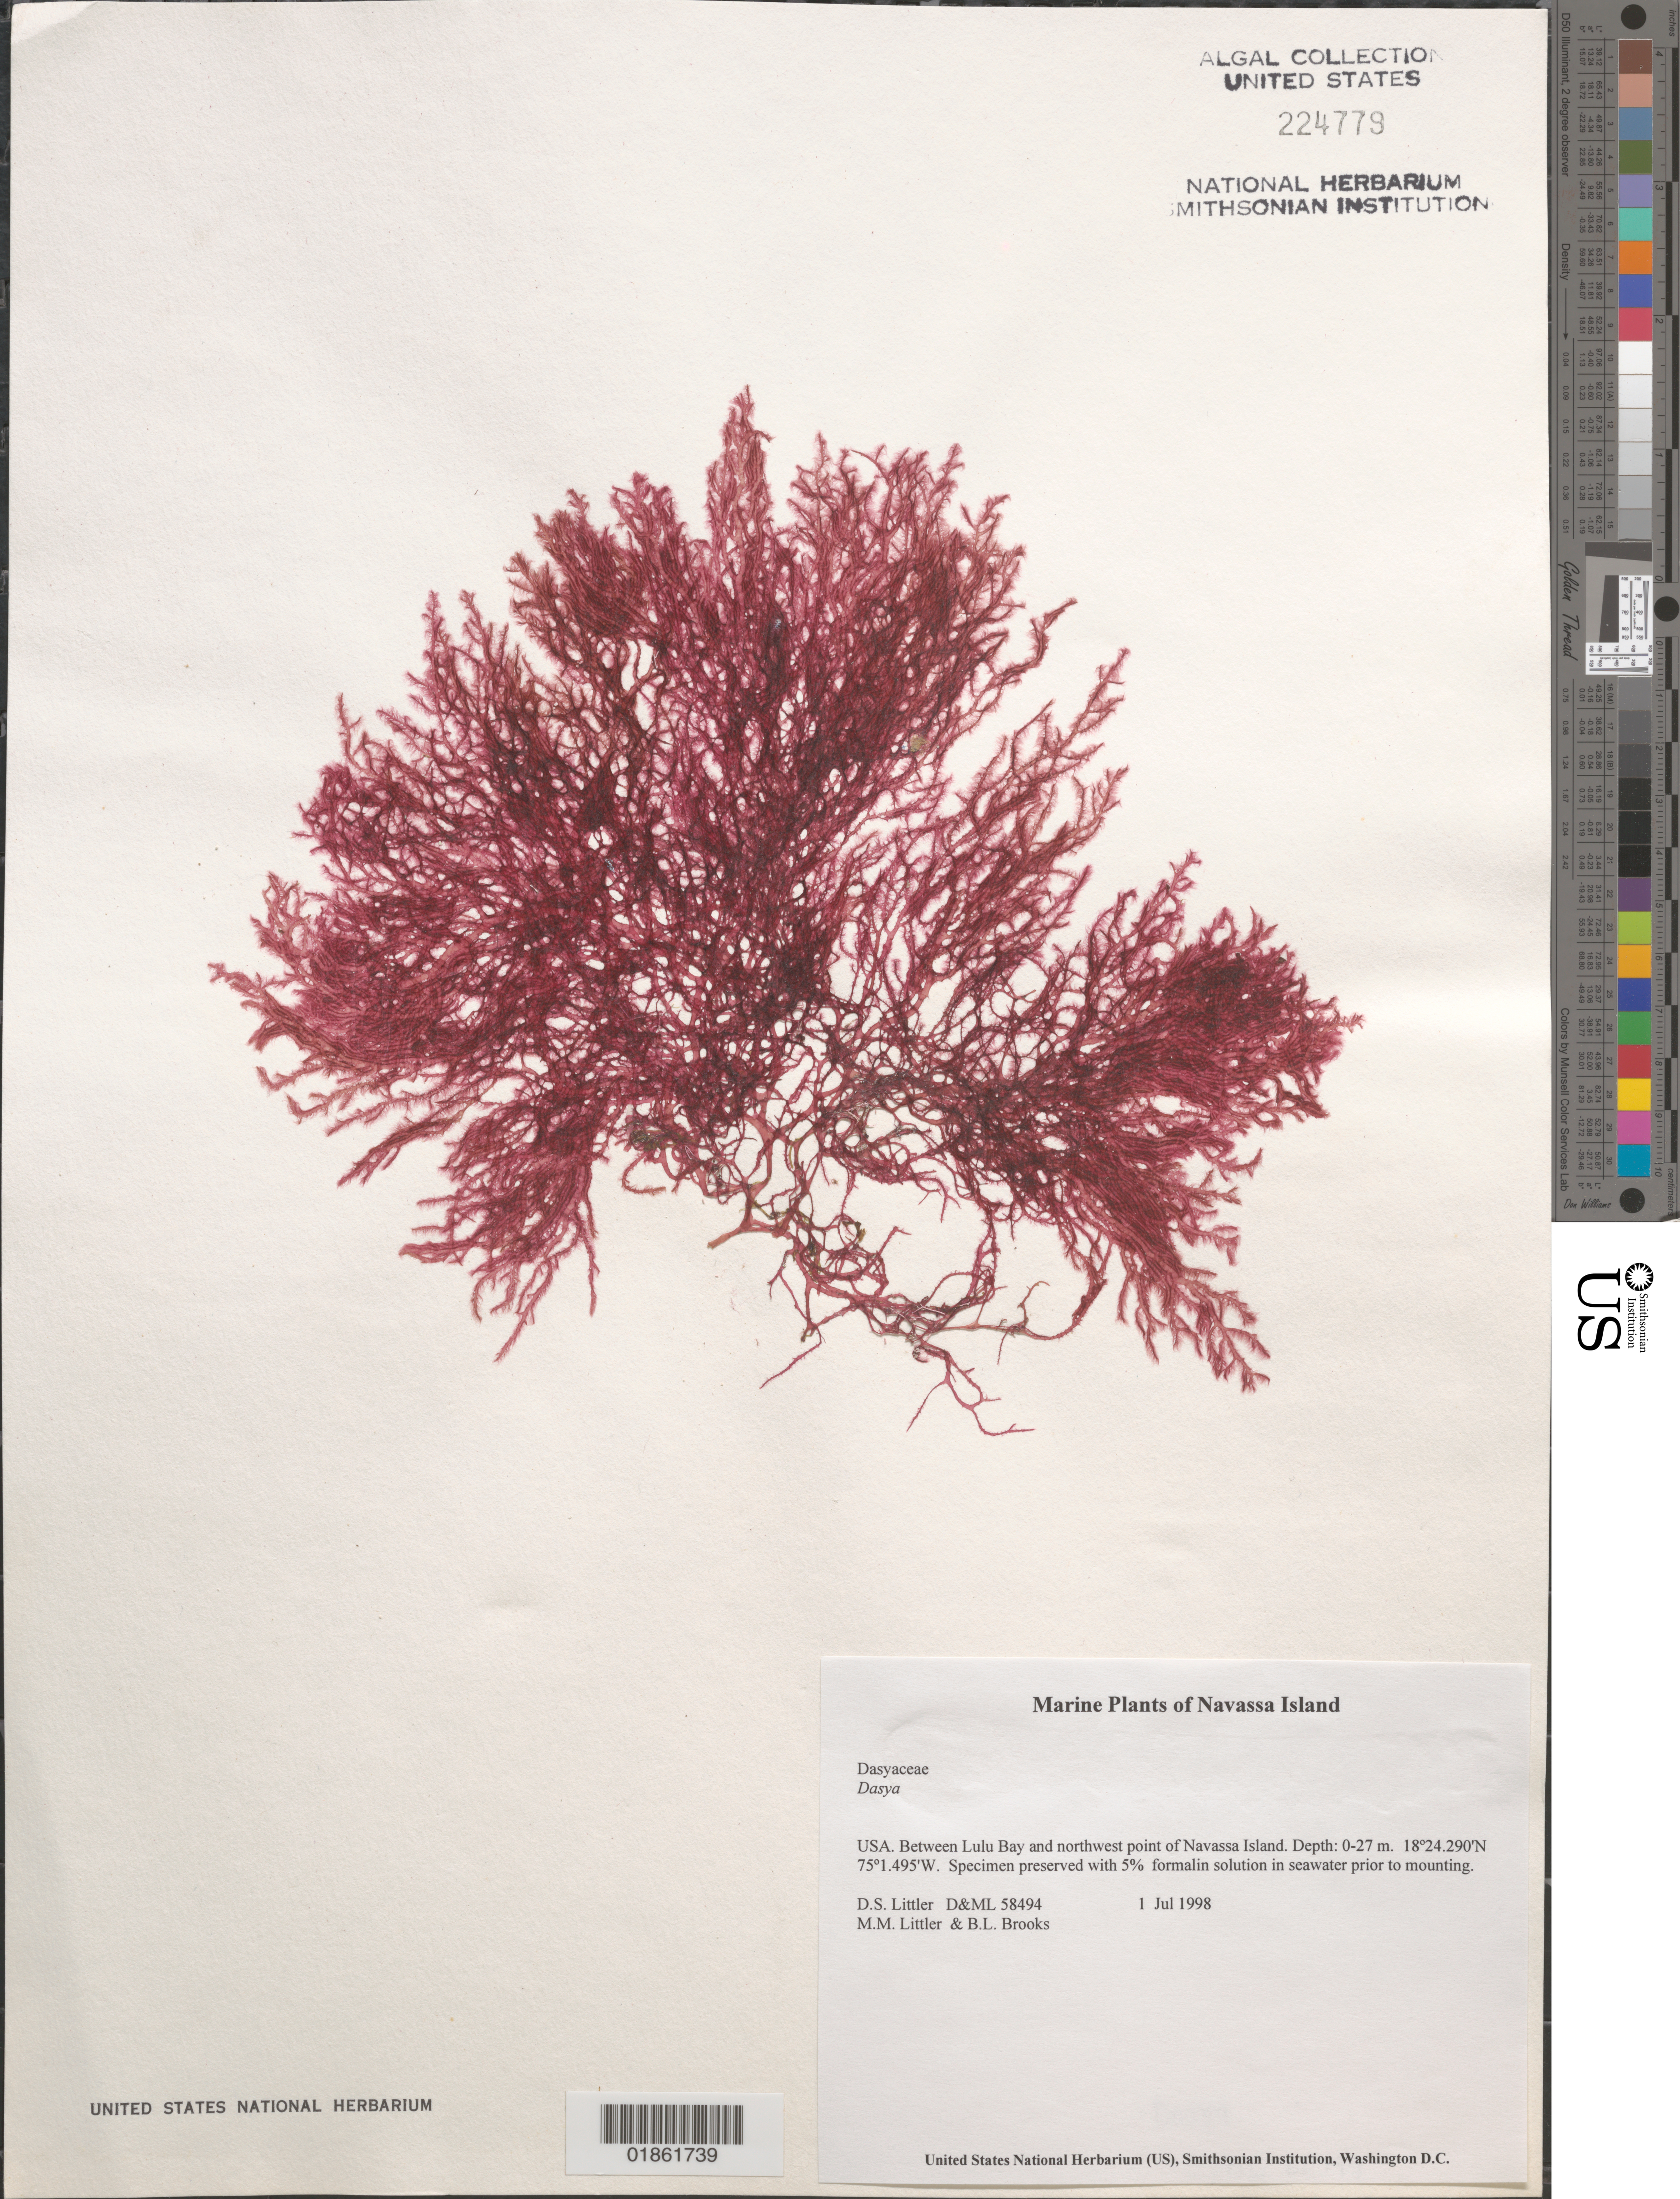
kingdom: Plantae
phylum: Rhodophyta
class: Florideophyceae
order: Ceramiales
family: Dasyaceae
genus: Dasya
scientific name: Dasya sp.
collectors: D. S. Littler, M. M. Littler & I. Griffith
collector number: D&ML 58494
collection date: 1998-08-01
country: Navassa Island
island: Navassa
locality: Navassa Is. W coast.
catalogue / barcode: US 224779